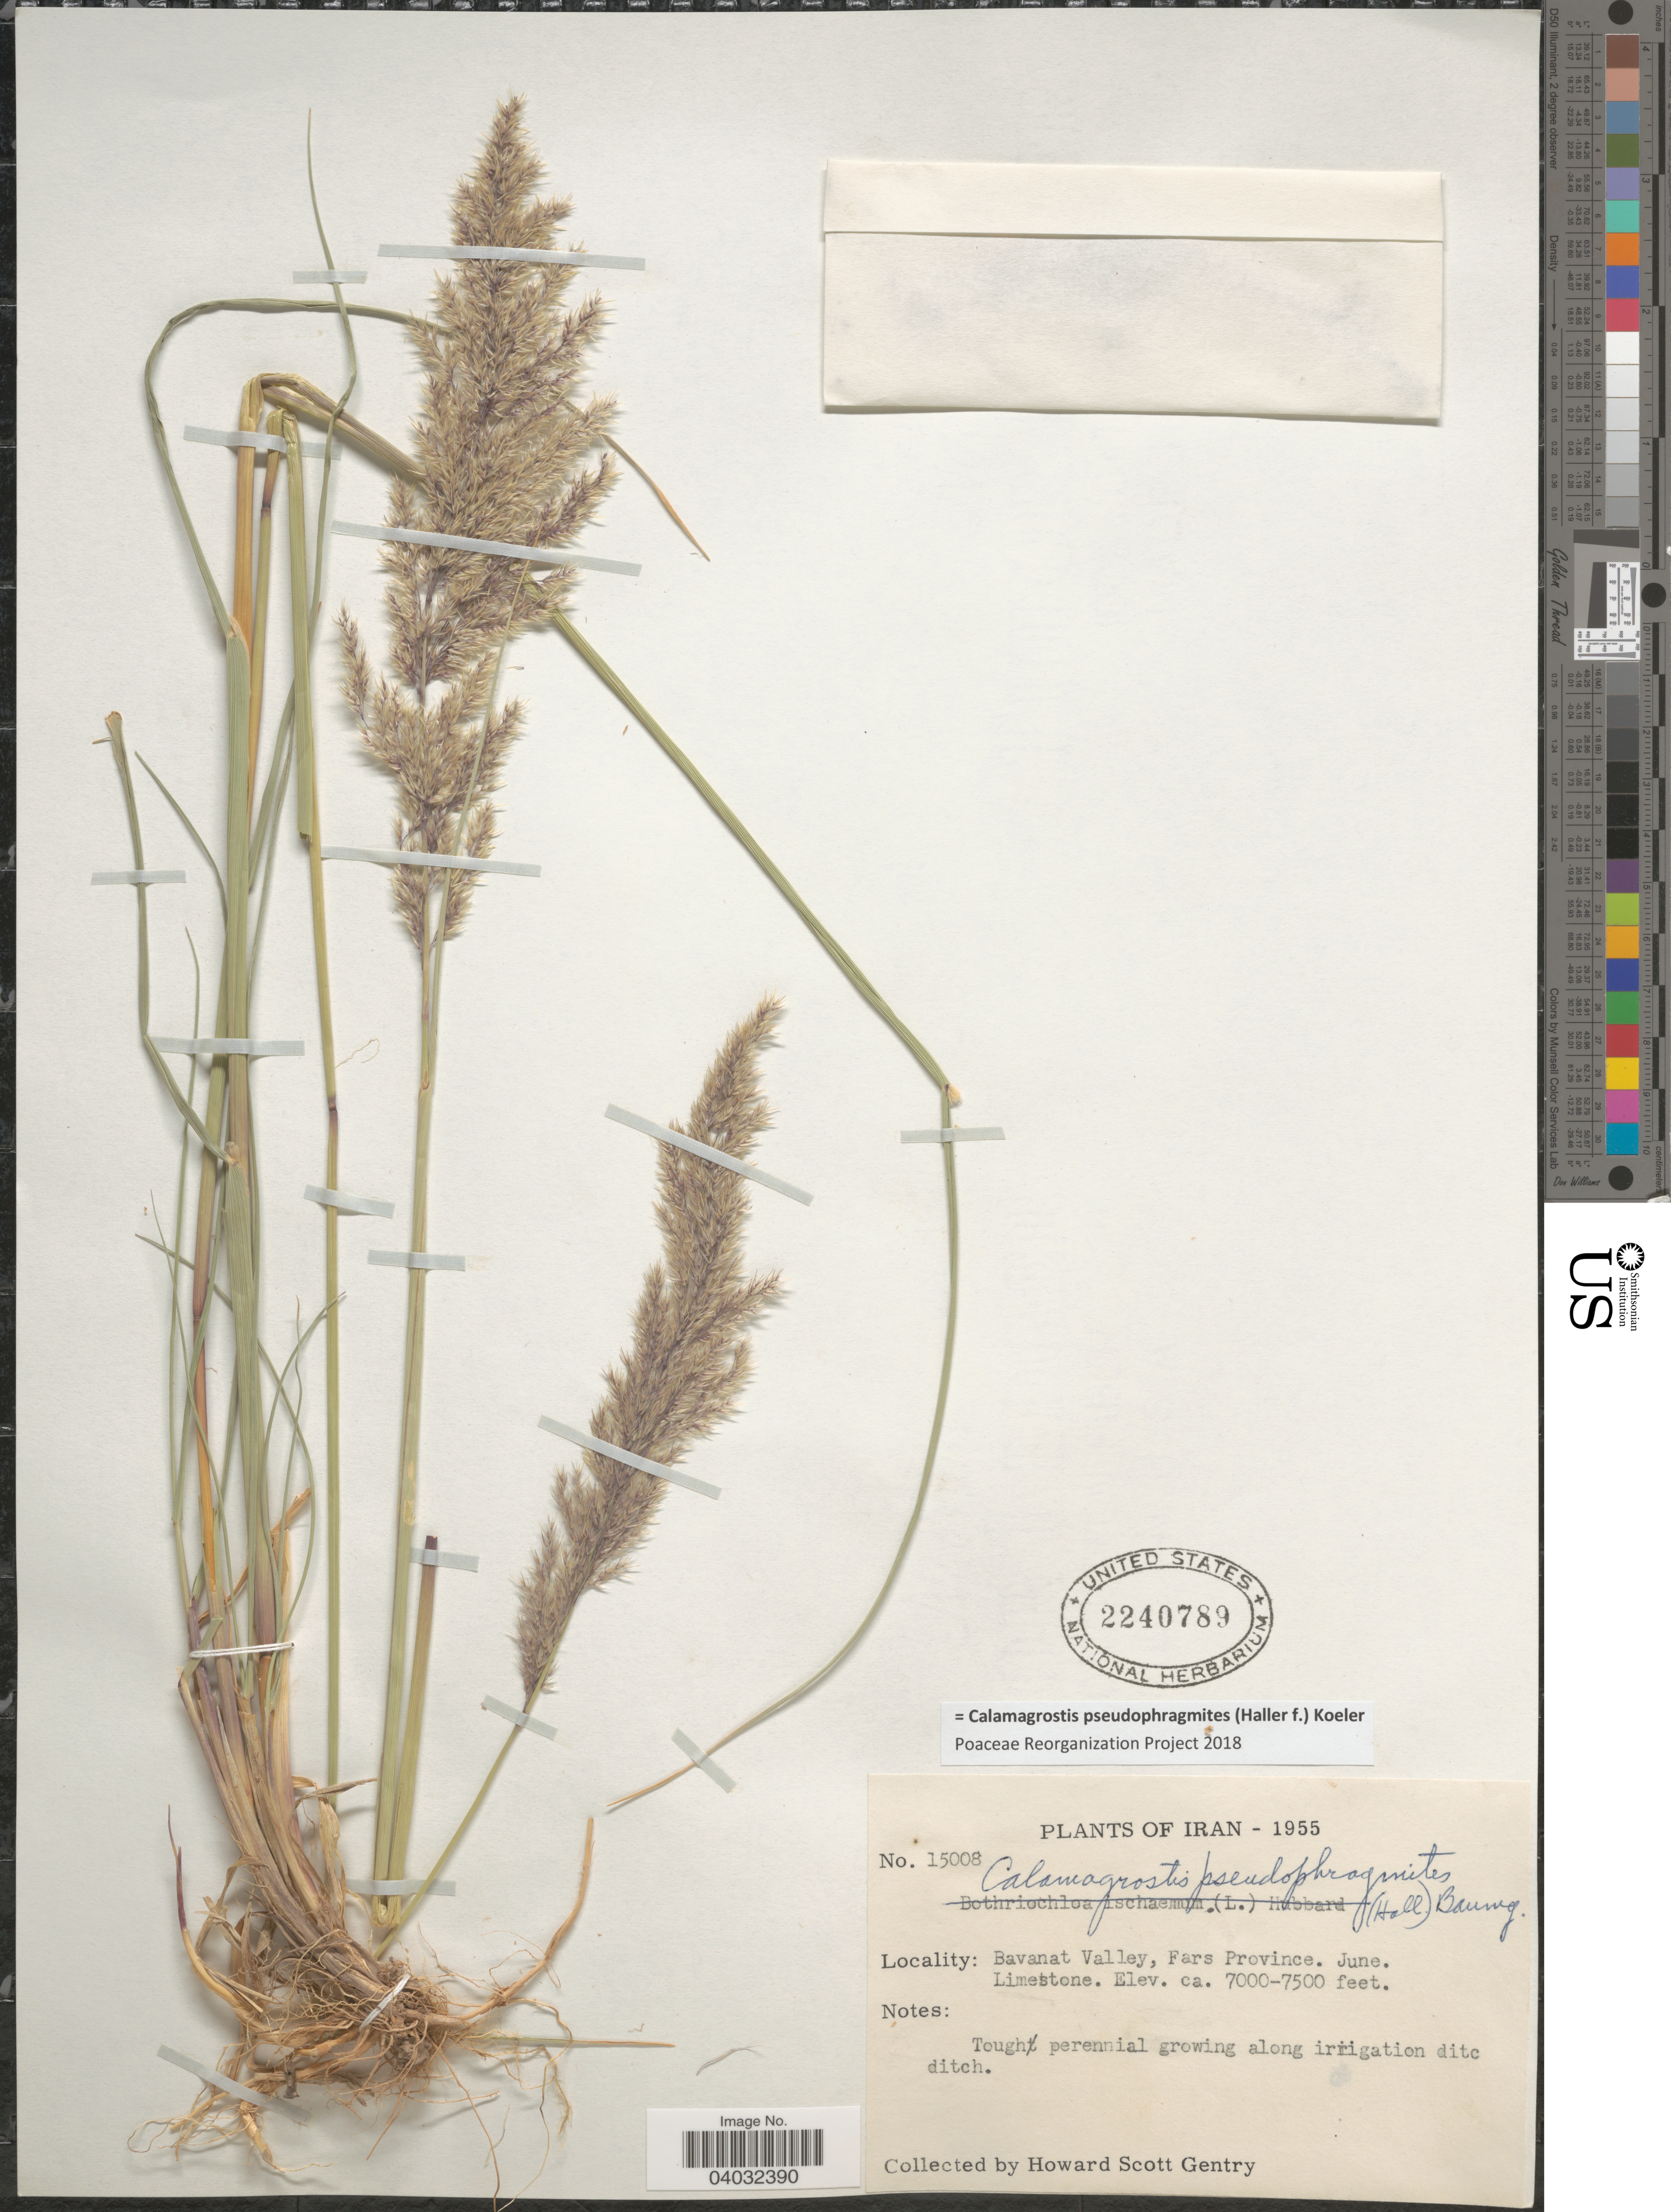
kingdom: Plantae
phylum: Tracheophyta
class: Liliopsida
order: Poales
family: Poaceae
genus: Calamagrostis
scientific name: Calamagrostis pseudophragmites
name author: (Haller f.) Koeler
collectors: H. S. Gentry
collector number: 15008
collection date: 1955-06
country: Iran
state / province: Fars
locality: Bavanat Valley.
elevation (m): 2134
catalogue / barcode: US 2240789